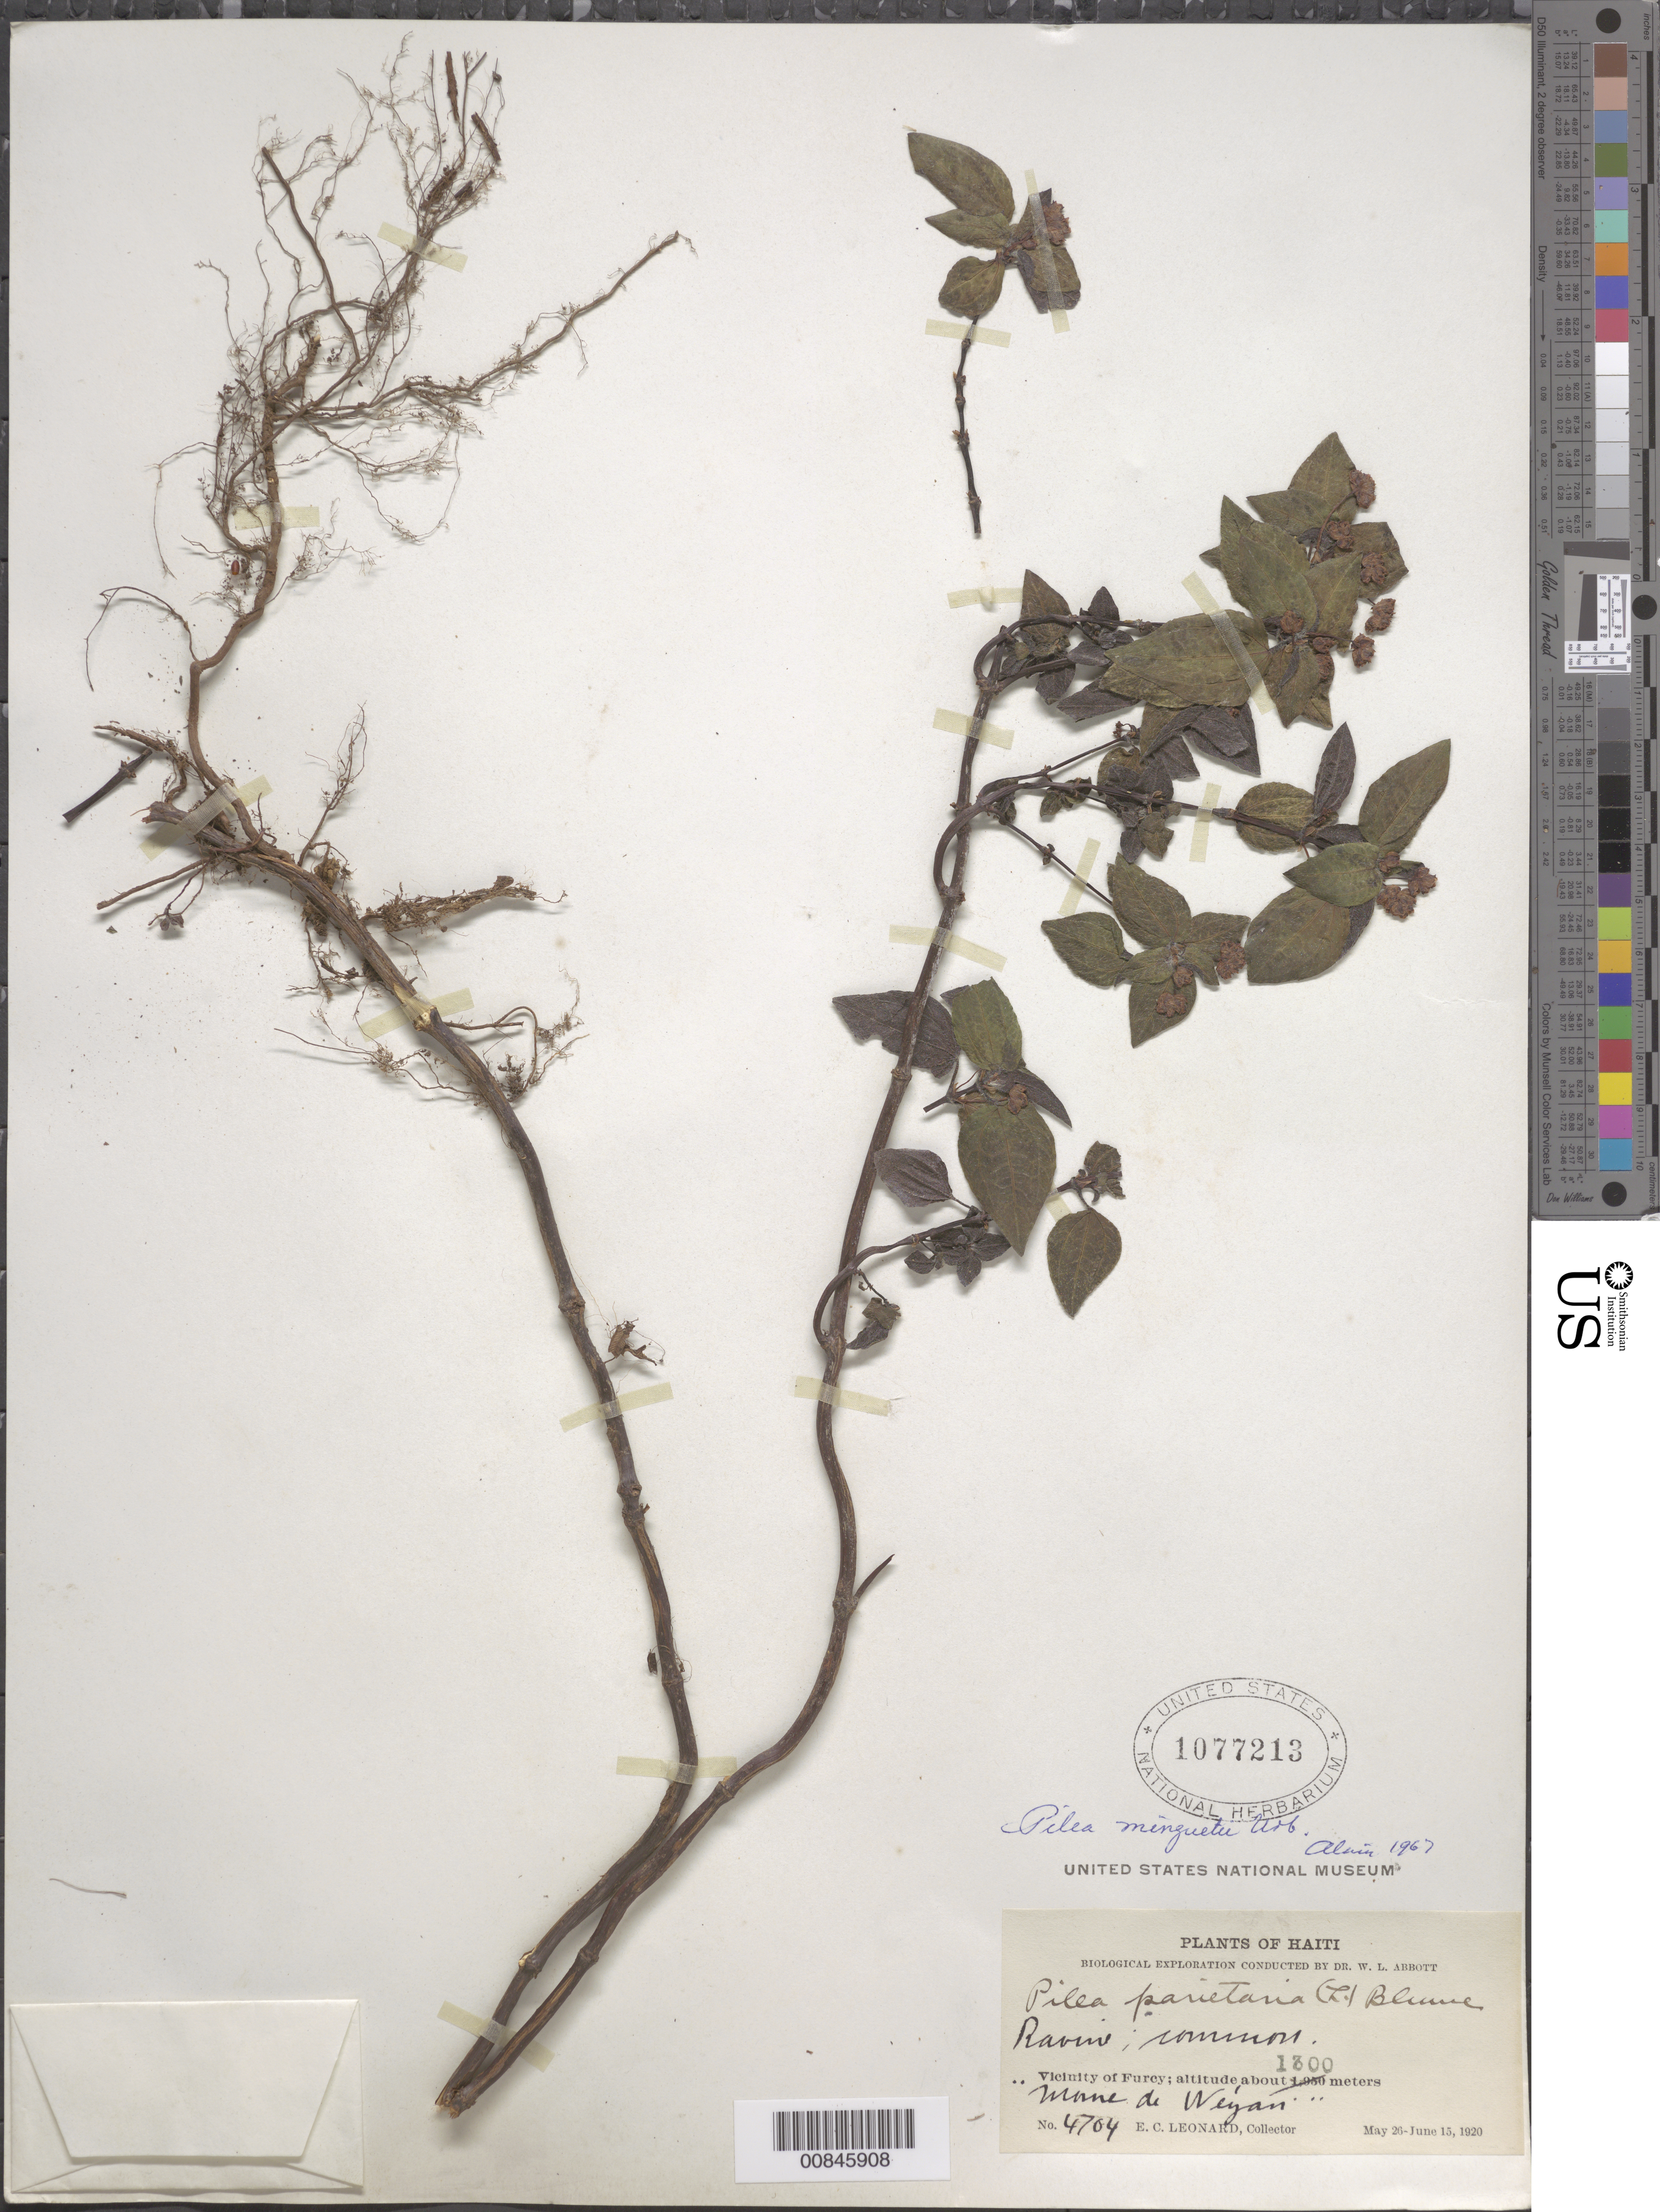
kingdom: Plantae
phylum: Tracheophyta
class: Magnoliopsida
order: Rosales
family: Urticaceae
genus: Pilea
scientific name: Pilea minguetii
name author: Urb.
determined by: Liogier, Alain H.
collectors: E. C. Leonard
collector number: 4704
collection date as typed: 26 May 1920 to 15 Jun 1920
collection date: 1920-05-26/1920-06-15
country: Haiti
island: Hispaniola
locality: Vicinity of Furcy. "Morne de Wéyan".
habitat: Ravine.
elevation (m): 1300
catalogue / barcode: US 1077213